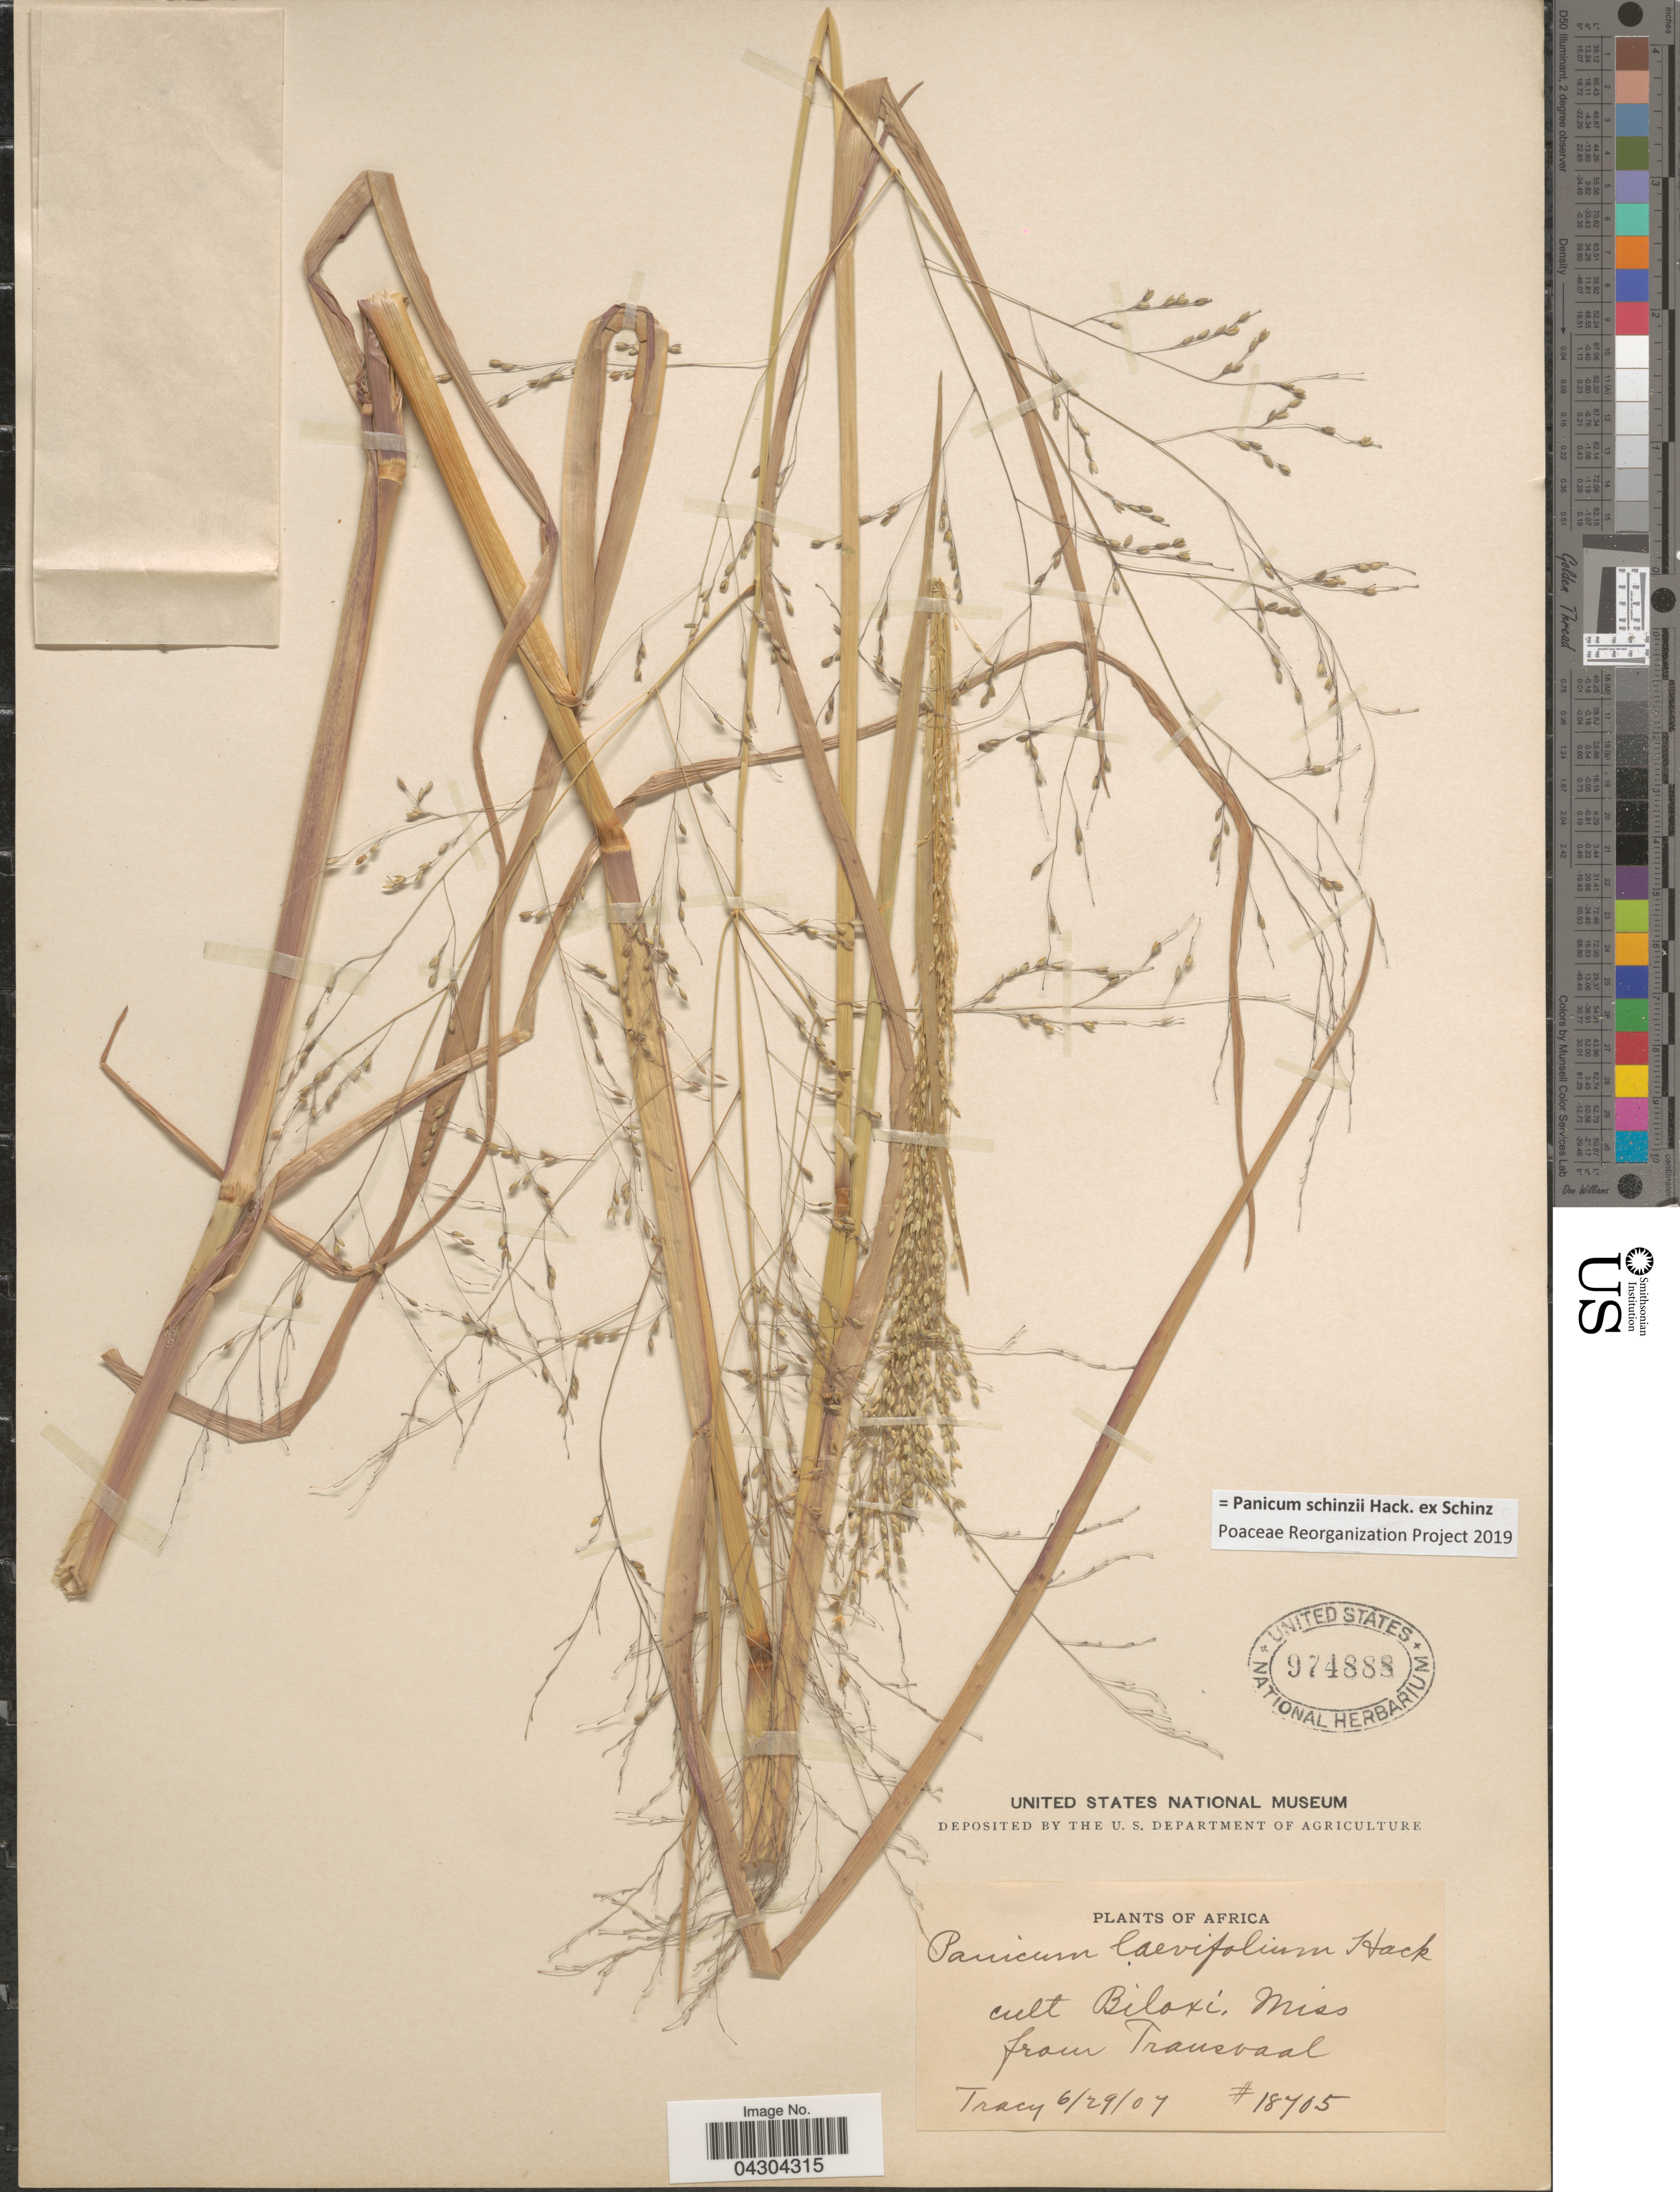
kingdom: Plantae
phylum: Tracheophyta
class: Liliopsida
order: Poales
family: Poaceae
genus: Panicum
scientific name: Panicum schinzii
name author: Hack. ex Schinz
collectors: -. Tracy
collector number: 18705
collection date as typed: Transcribed d/m/y: 29/6/7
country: United States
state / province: Mississippi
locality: Cult Biloxi.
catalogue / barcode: US 974888